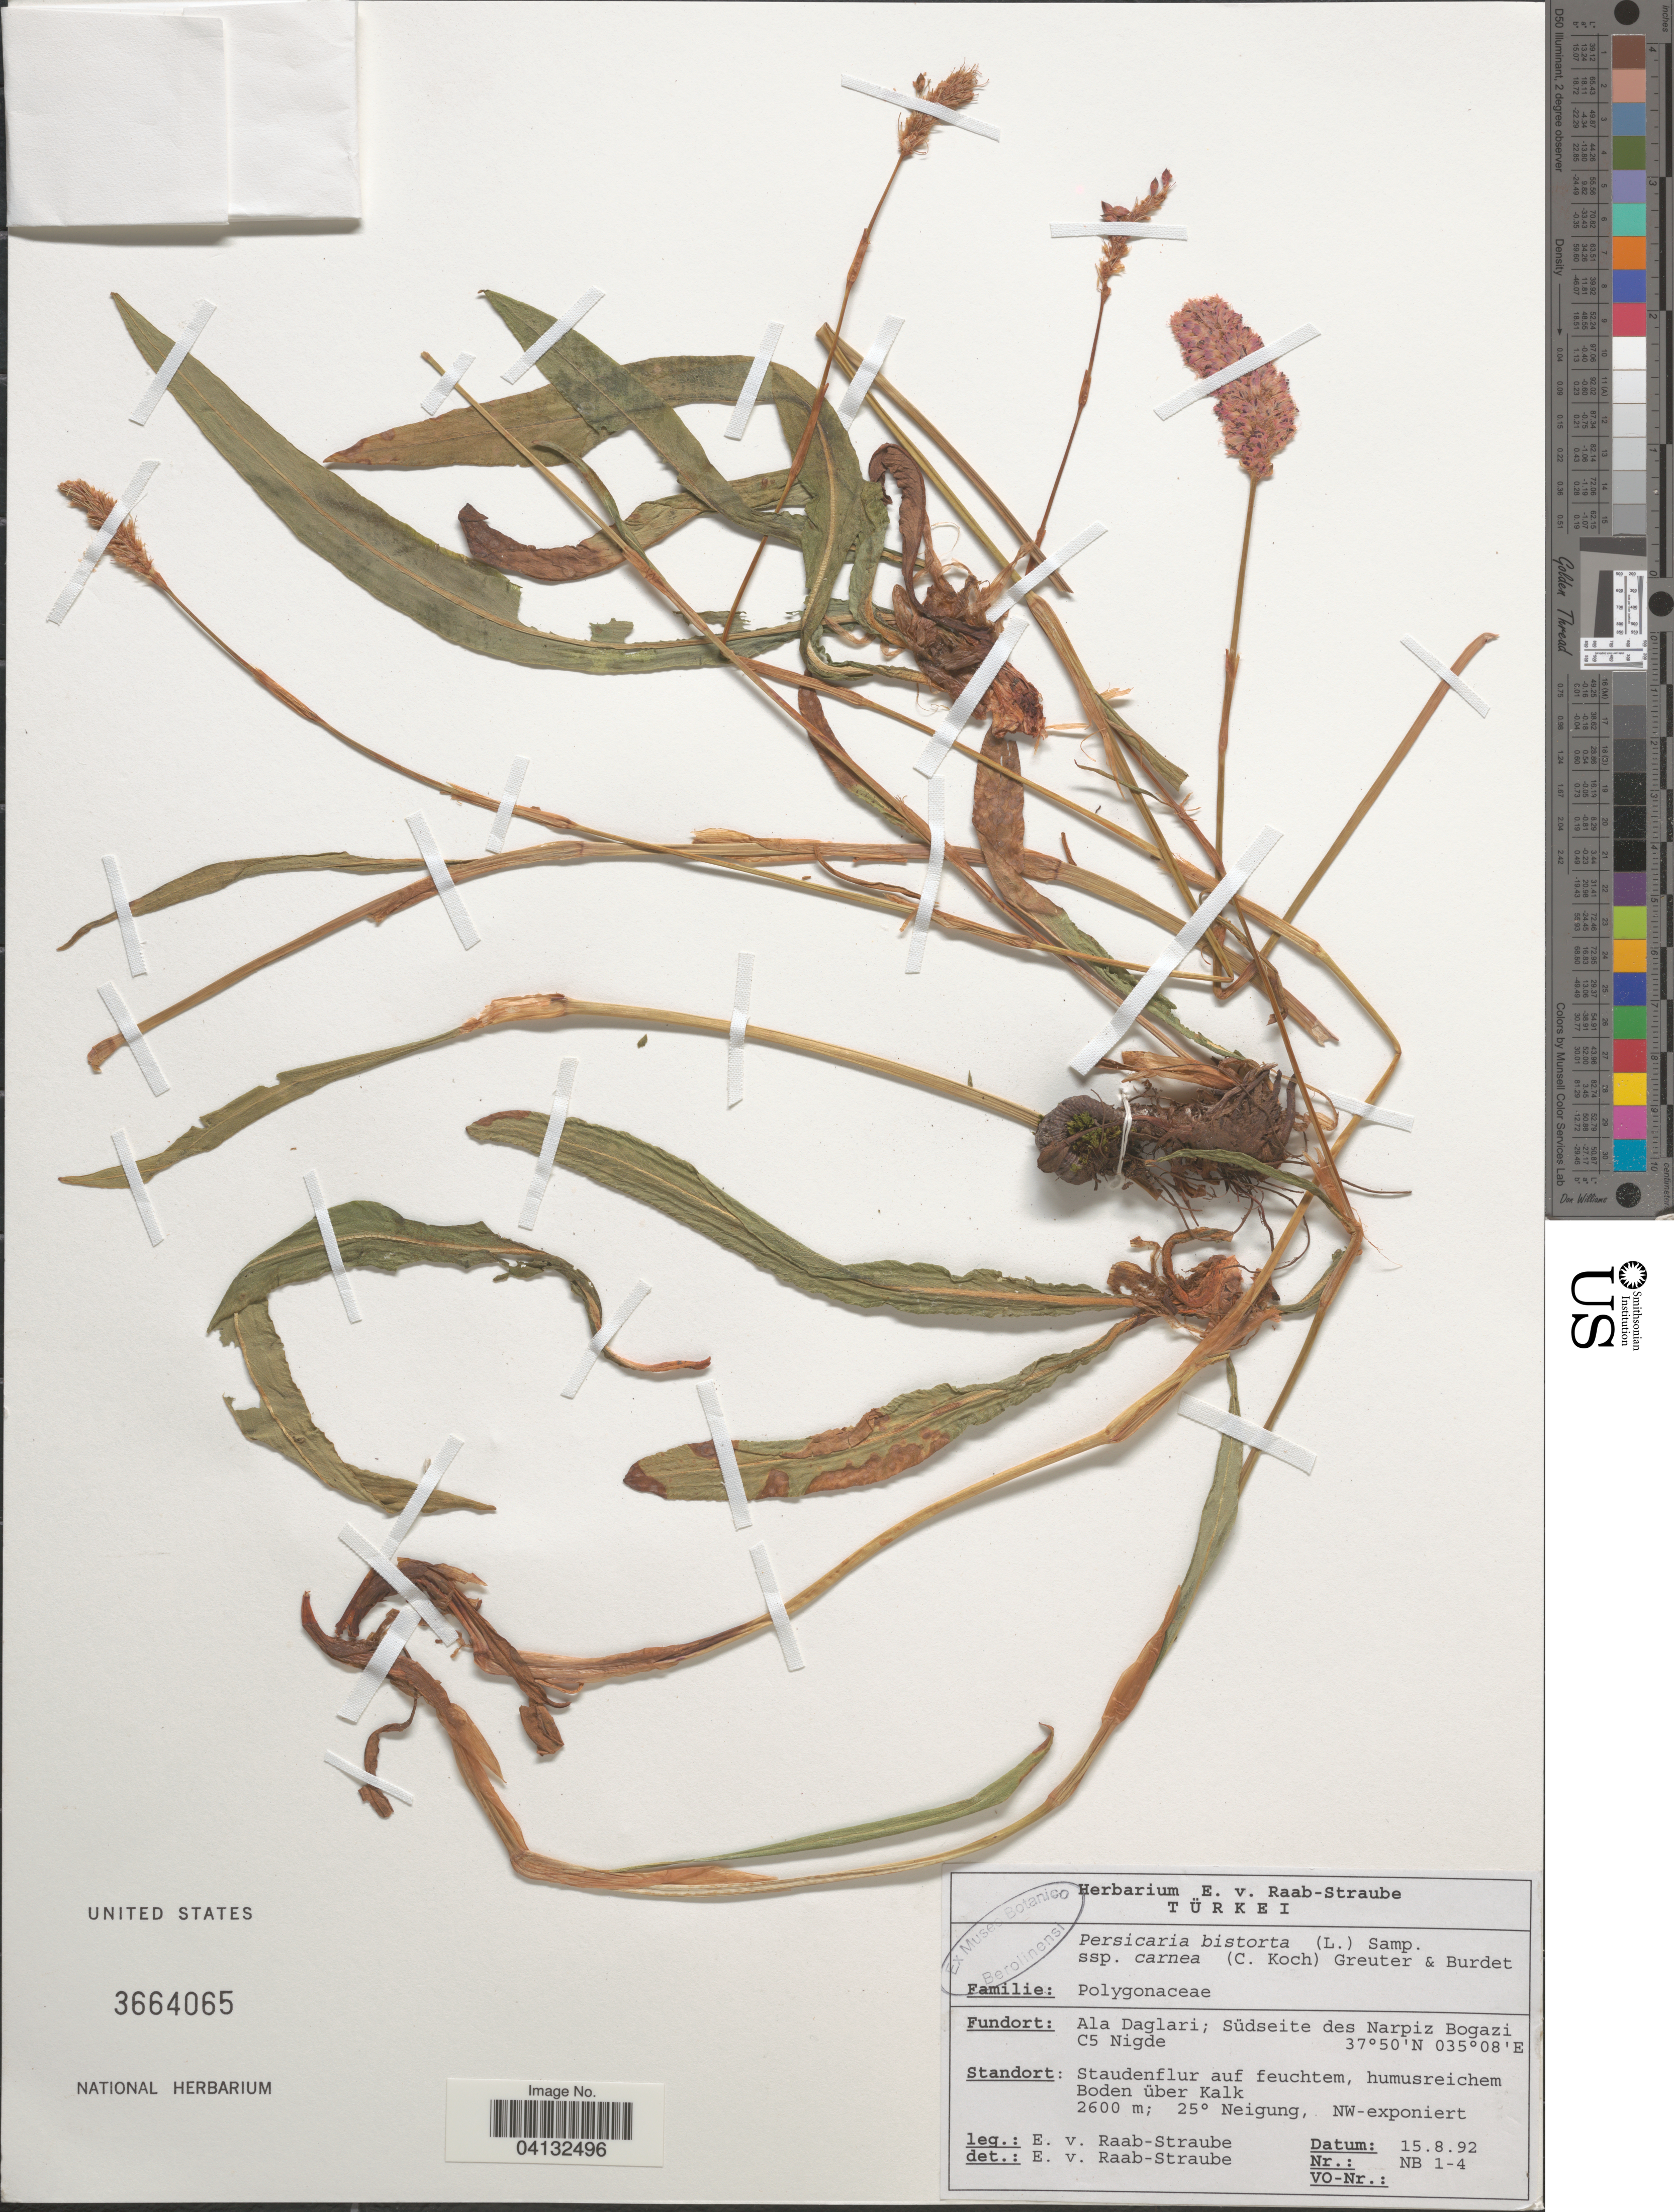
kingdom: Plantae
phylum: Tracheophyta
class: Magnoliopsida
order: Caryophyllales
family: Polygonaceae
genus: Bistorta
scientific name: Bistorta carnea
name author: (K. Koch) Small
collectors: E. Raab-Straube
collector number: NB1-4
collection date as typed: Transcribed d/m/y: 15/8/92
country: Turkey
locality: Ala Daglari; Südseite des Narpiz Bogazi C5 Nigde. Staudenflur auf feuchtem, humusreichem. Boden über Kalk. 25° Neigung, NW-exponiert.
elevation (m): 2600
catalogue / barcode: US 3664065